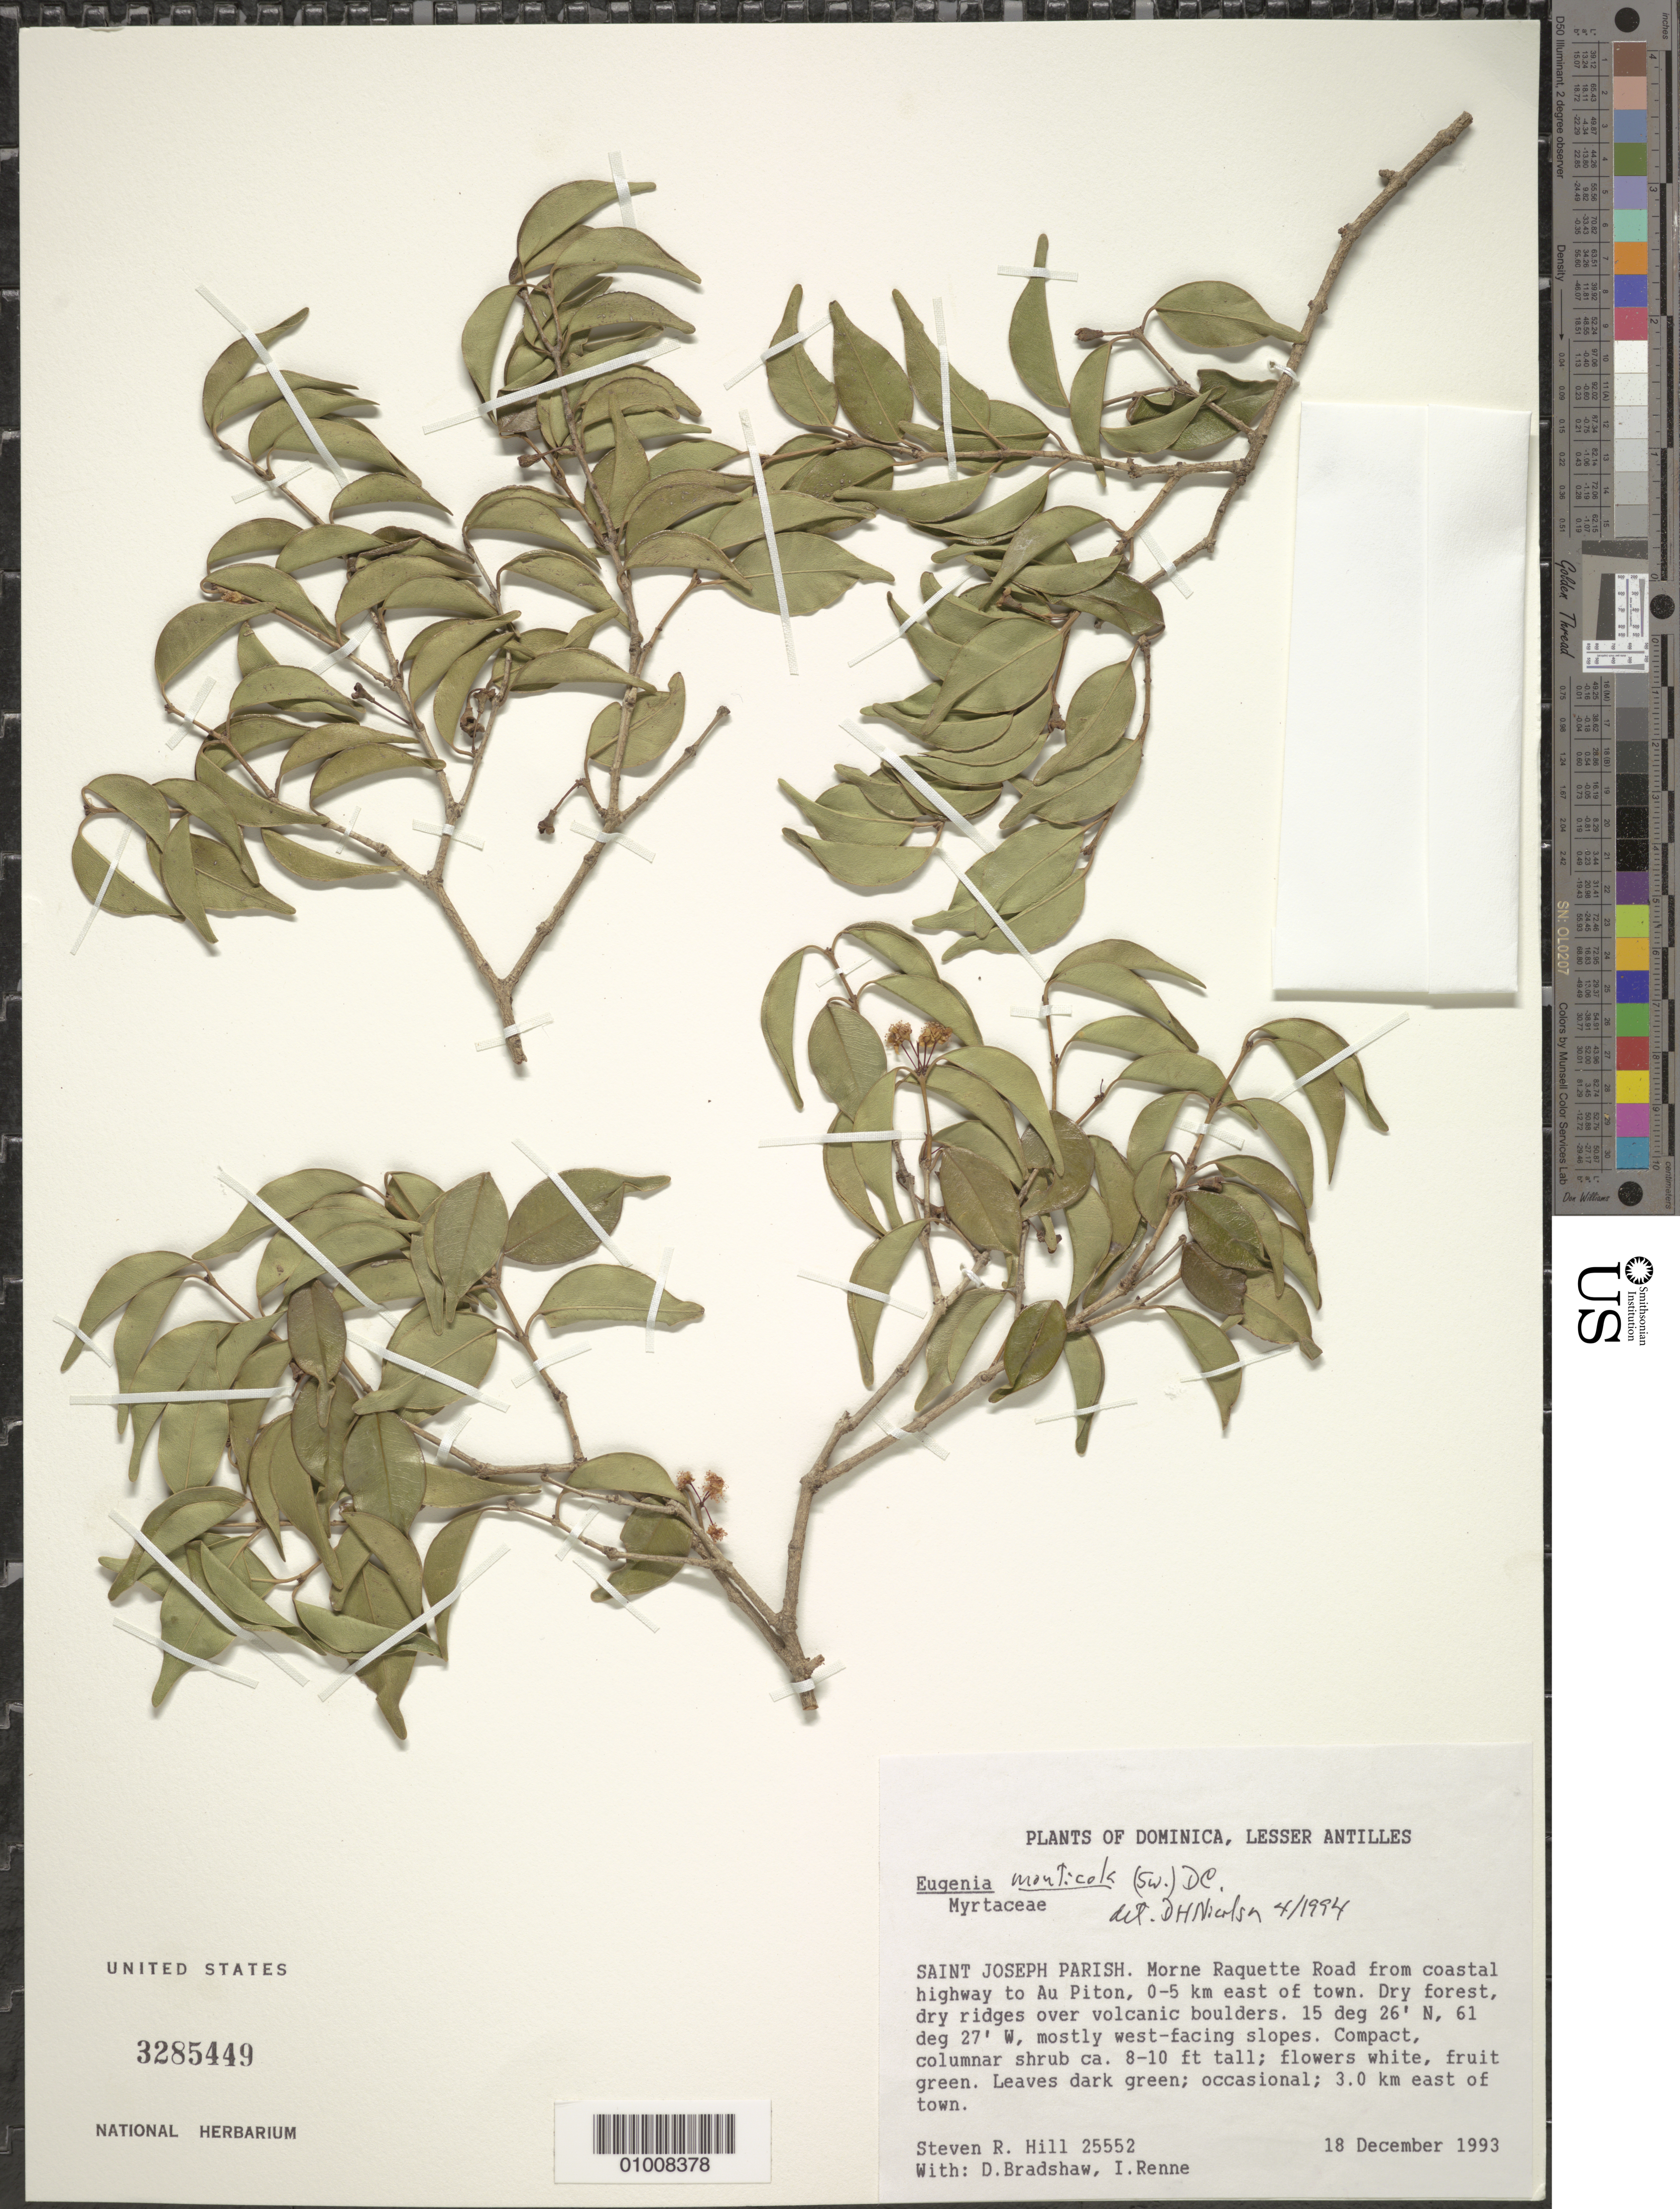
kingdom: Plantae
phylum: Tracheophyta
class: Magnoliopsida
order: Myrtales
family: Myrtaceae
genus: Eugenia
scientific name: Eugenia monticola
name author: (Sw.) DC.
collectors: S. R. Hill, D. Bradshaw & I. Renne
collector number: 25552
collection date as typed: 18 Dec 1993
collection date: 1993-12-18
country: Dominica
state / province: St. Joseph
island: Dominica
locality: Morne Raquette Road from coastal highway to Au Piton, 0-5 km east of town. Mostly west-facing slopes of ridges; 3.0 km east of town.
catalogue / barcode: US 3285449